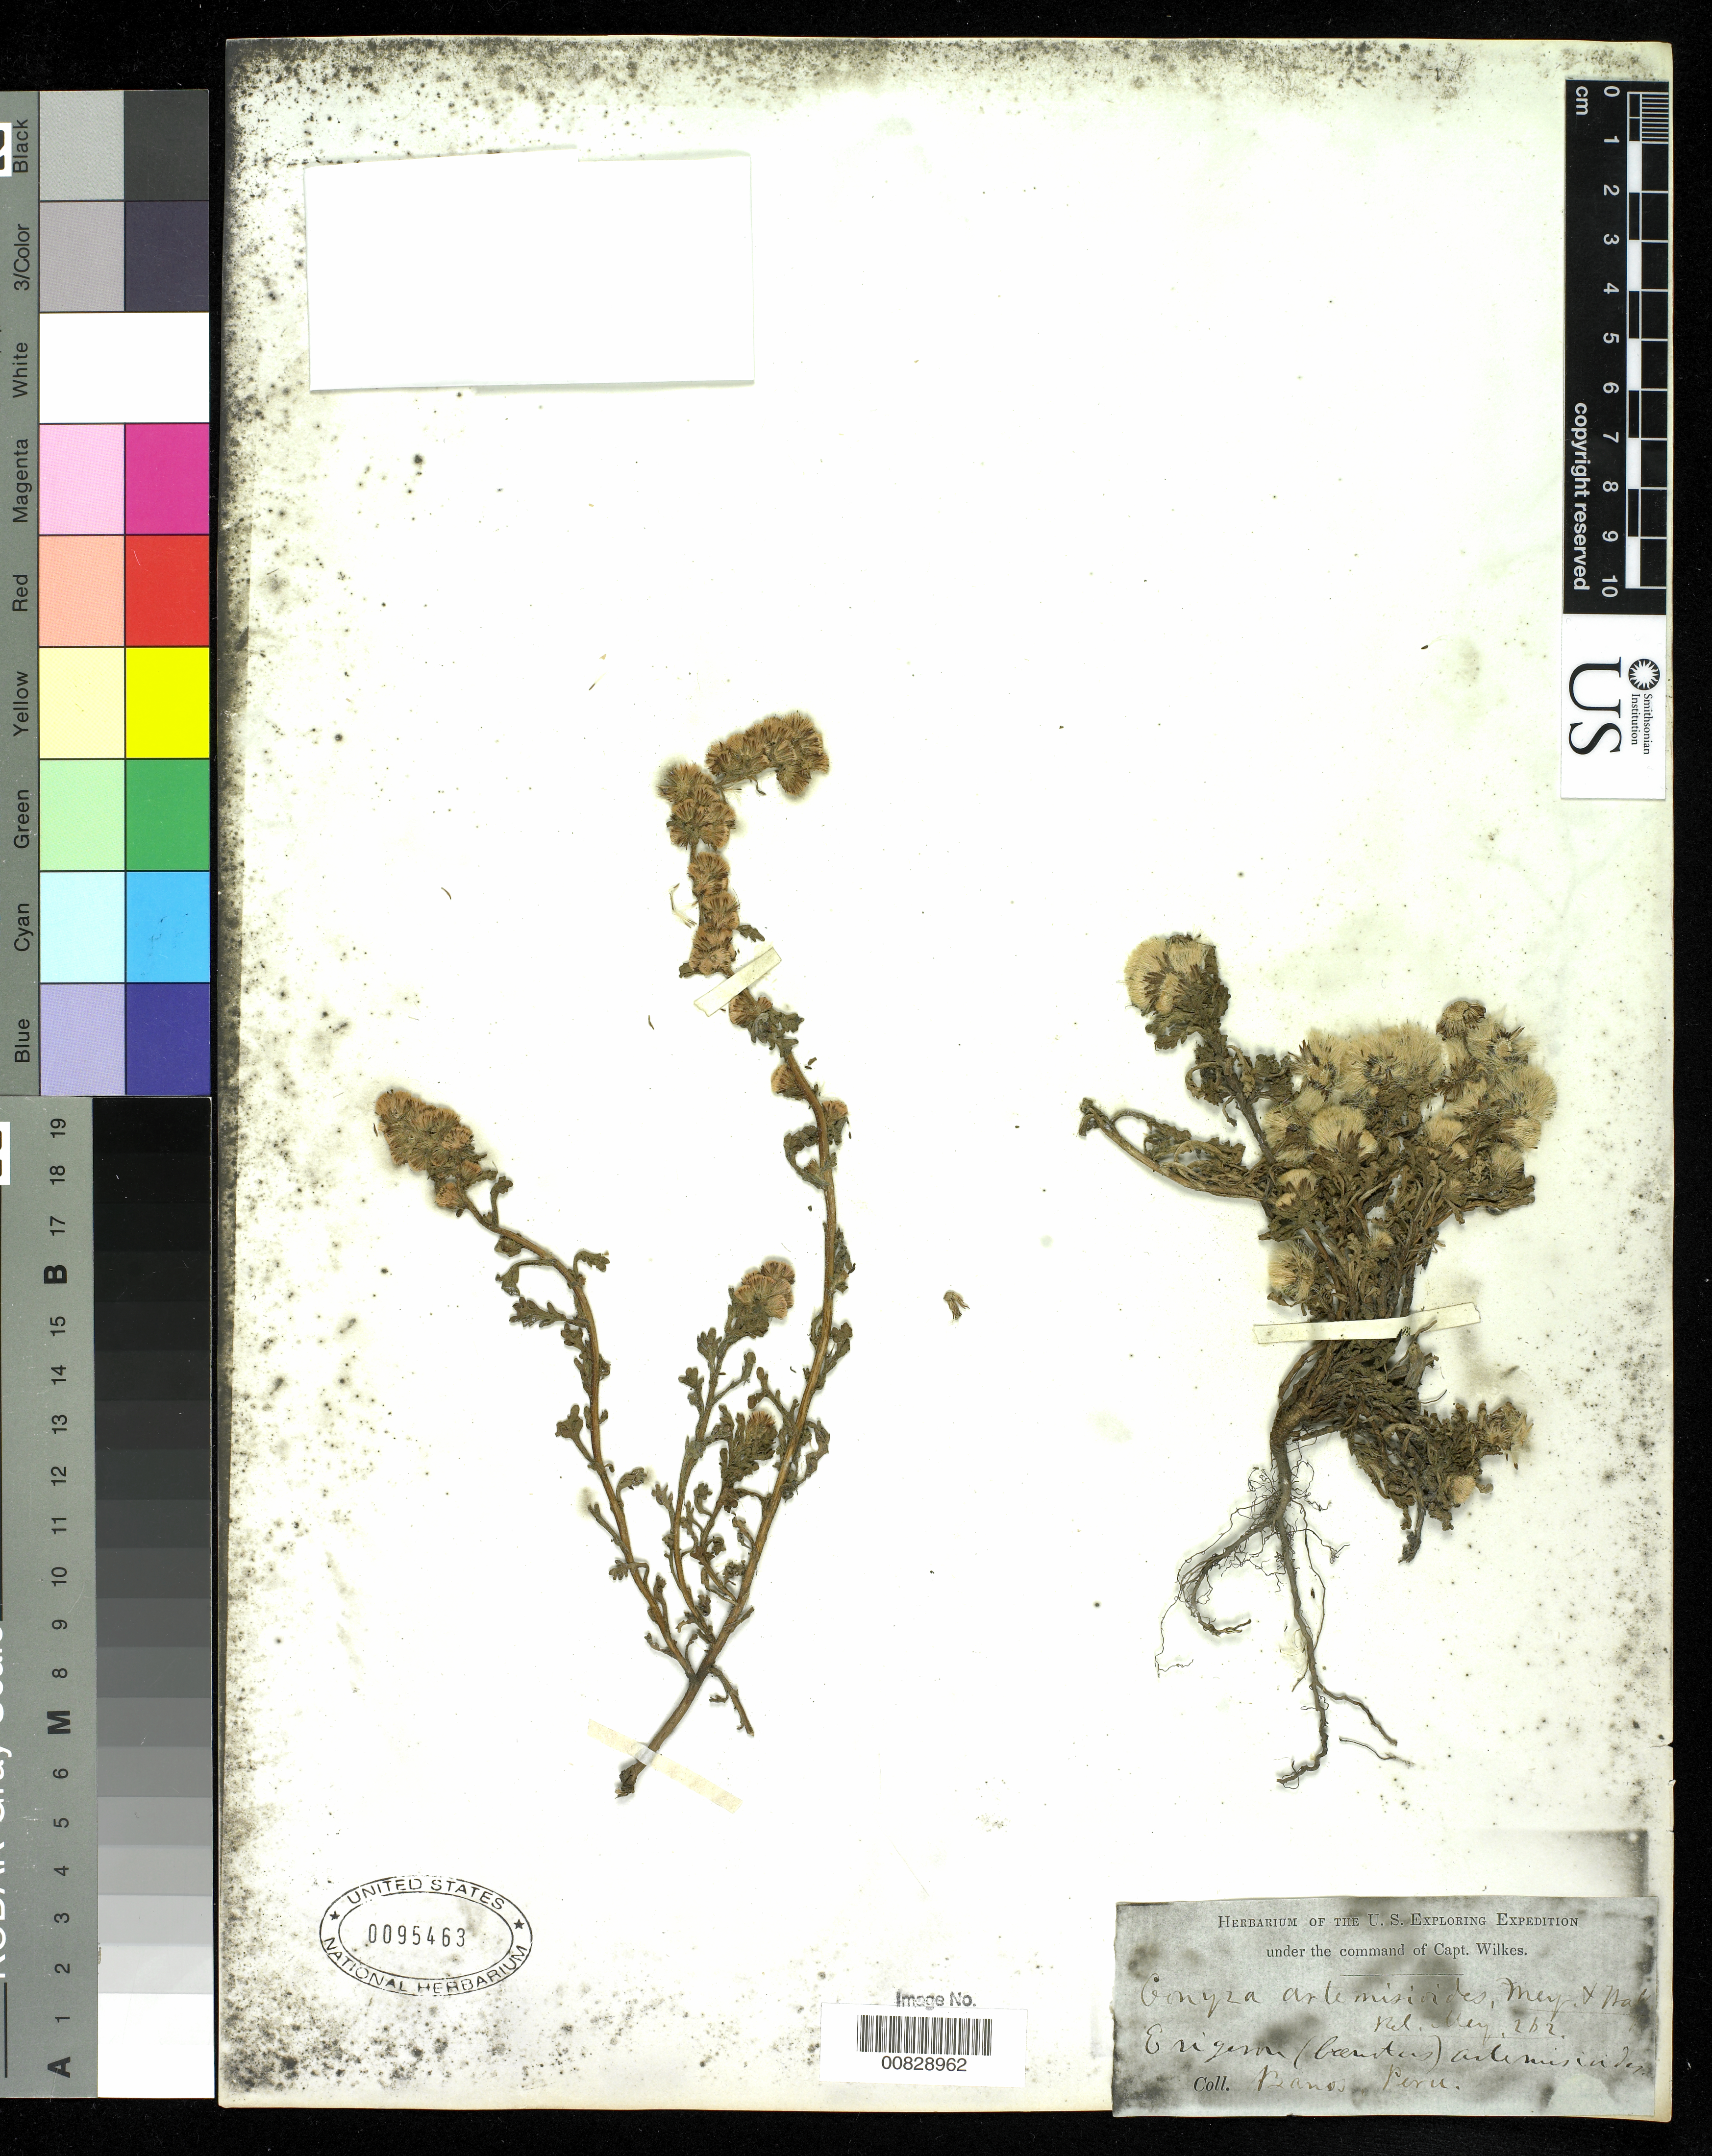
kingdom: Plantae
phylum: Tracheophyta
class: Magnoliopsida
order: Asterales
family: Asteraceae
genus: Conyza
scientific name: Conyza artemisioides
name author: Meyen & Walp.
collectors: Wilkes Explor. Exped.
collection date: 1838/1842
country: Peru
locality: Banos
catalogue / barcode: US 95463